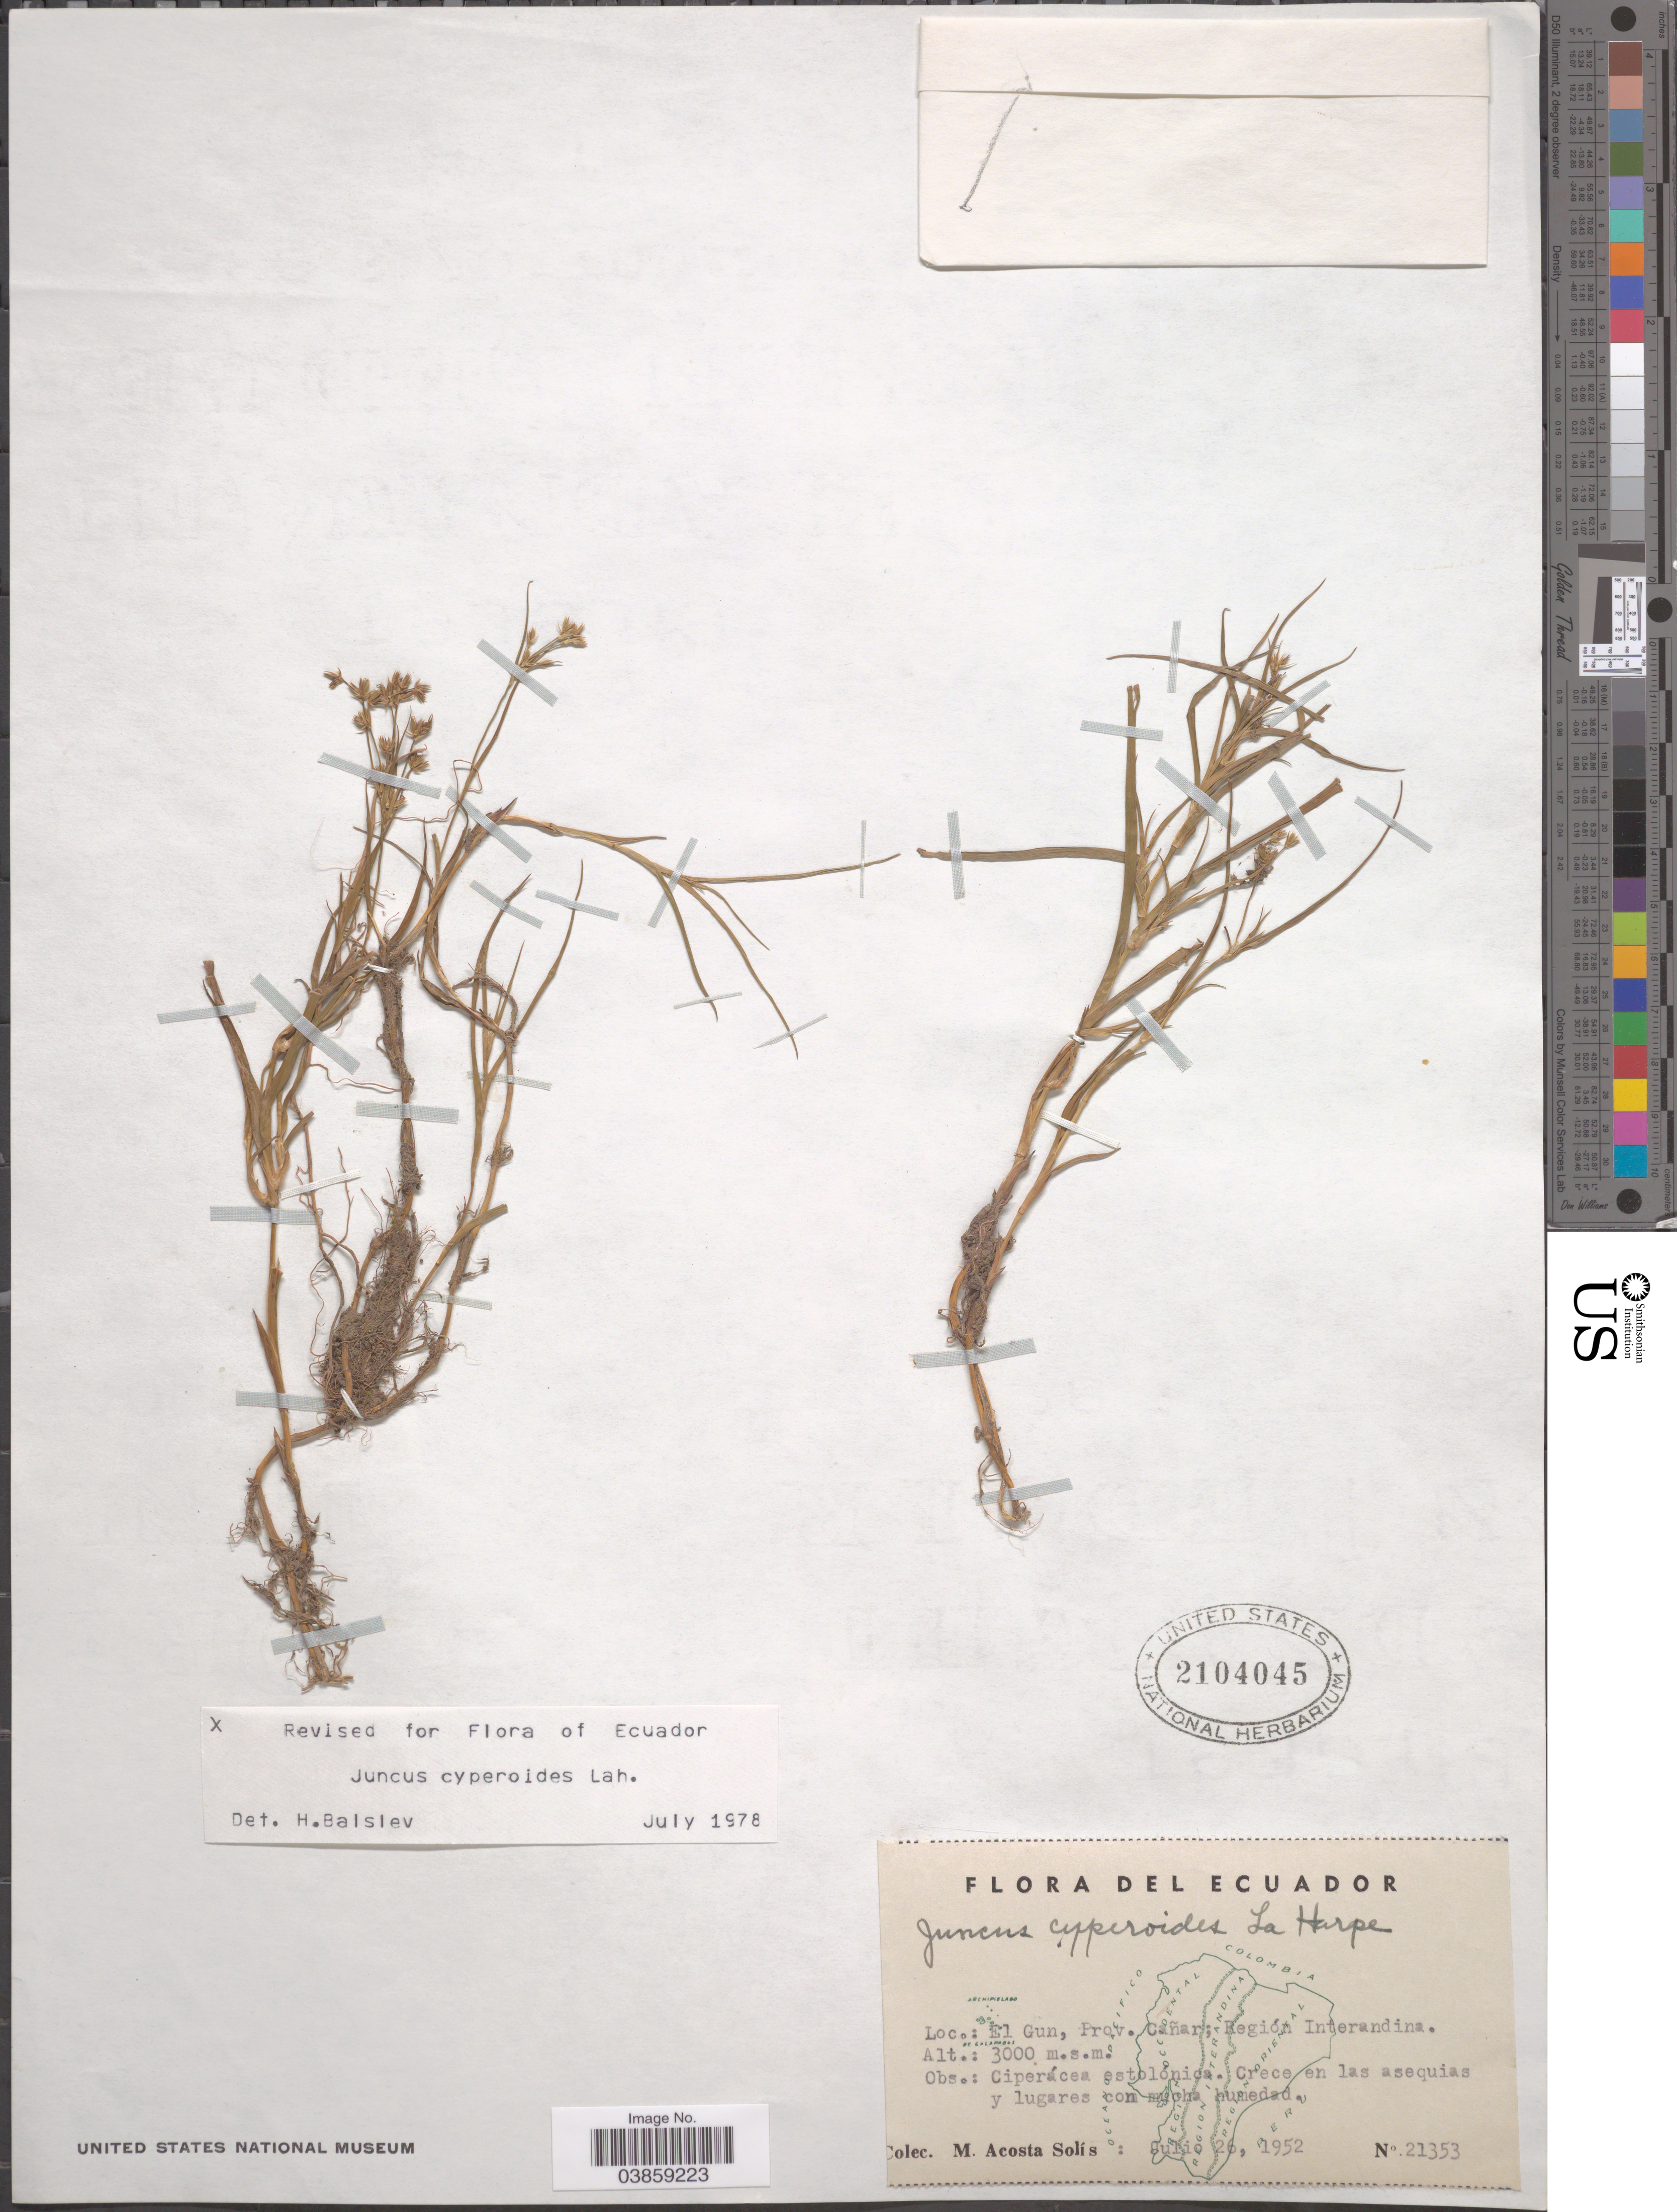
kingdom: Plantae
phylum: Tracheophyta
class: Liliopsida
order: Poales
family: Juncaceae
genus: Juncus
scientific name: Juncus cyperoides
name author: Laharpe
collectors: M. Acosta Solis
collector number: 21353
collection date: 1952-07-26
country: Ecuador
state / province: Cañar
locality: El Gun, Región Interandina.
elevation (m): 3000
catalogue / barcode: US 2104045